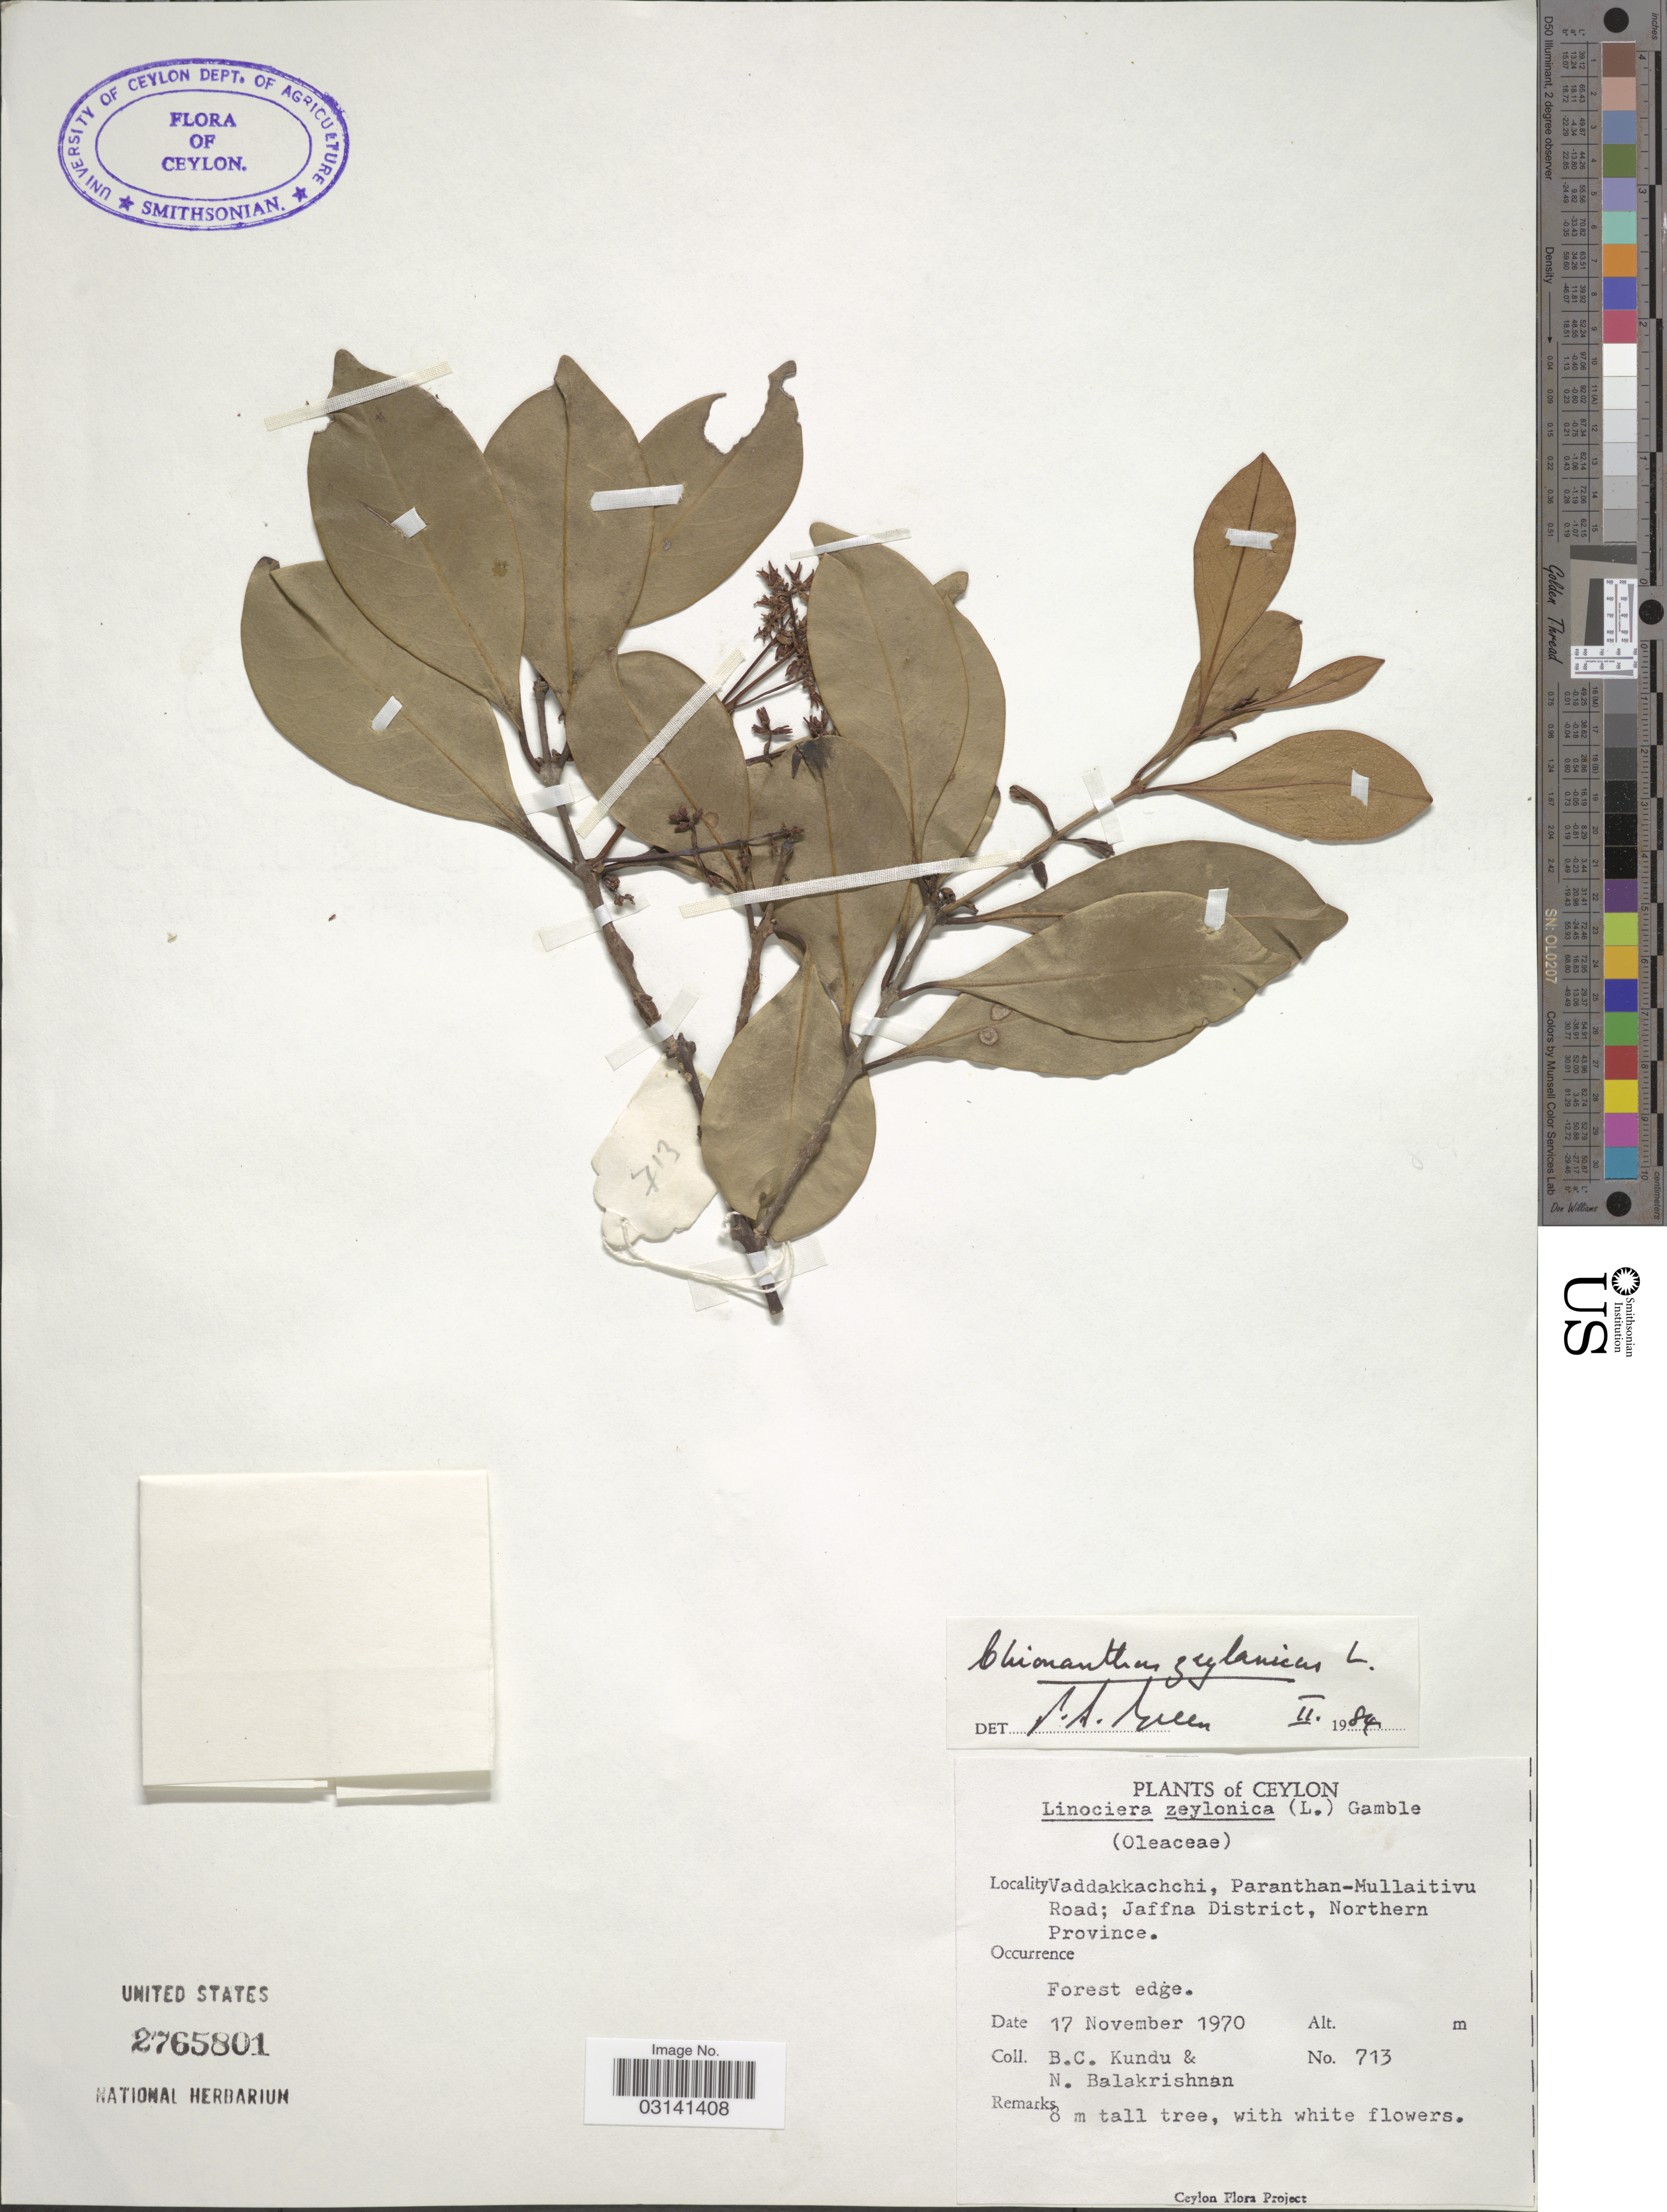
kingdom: Plantae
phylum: Tracheophyta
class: Magnoliopsida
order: Lamiales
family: Oleaceae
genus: Chionanthus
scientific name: Chionanthus zeylanicus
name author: L.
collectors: B. C. Kundu & N. Balakrishnan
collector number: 713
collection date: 1970-11-17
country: Sri Lanka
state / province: Northern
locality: Ceylon. Vaddakkachchi, Paranthan-Mullaitivu Road; Jaffna District.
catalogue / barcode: US 2765801